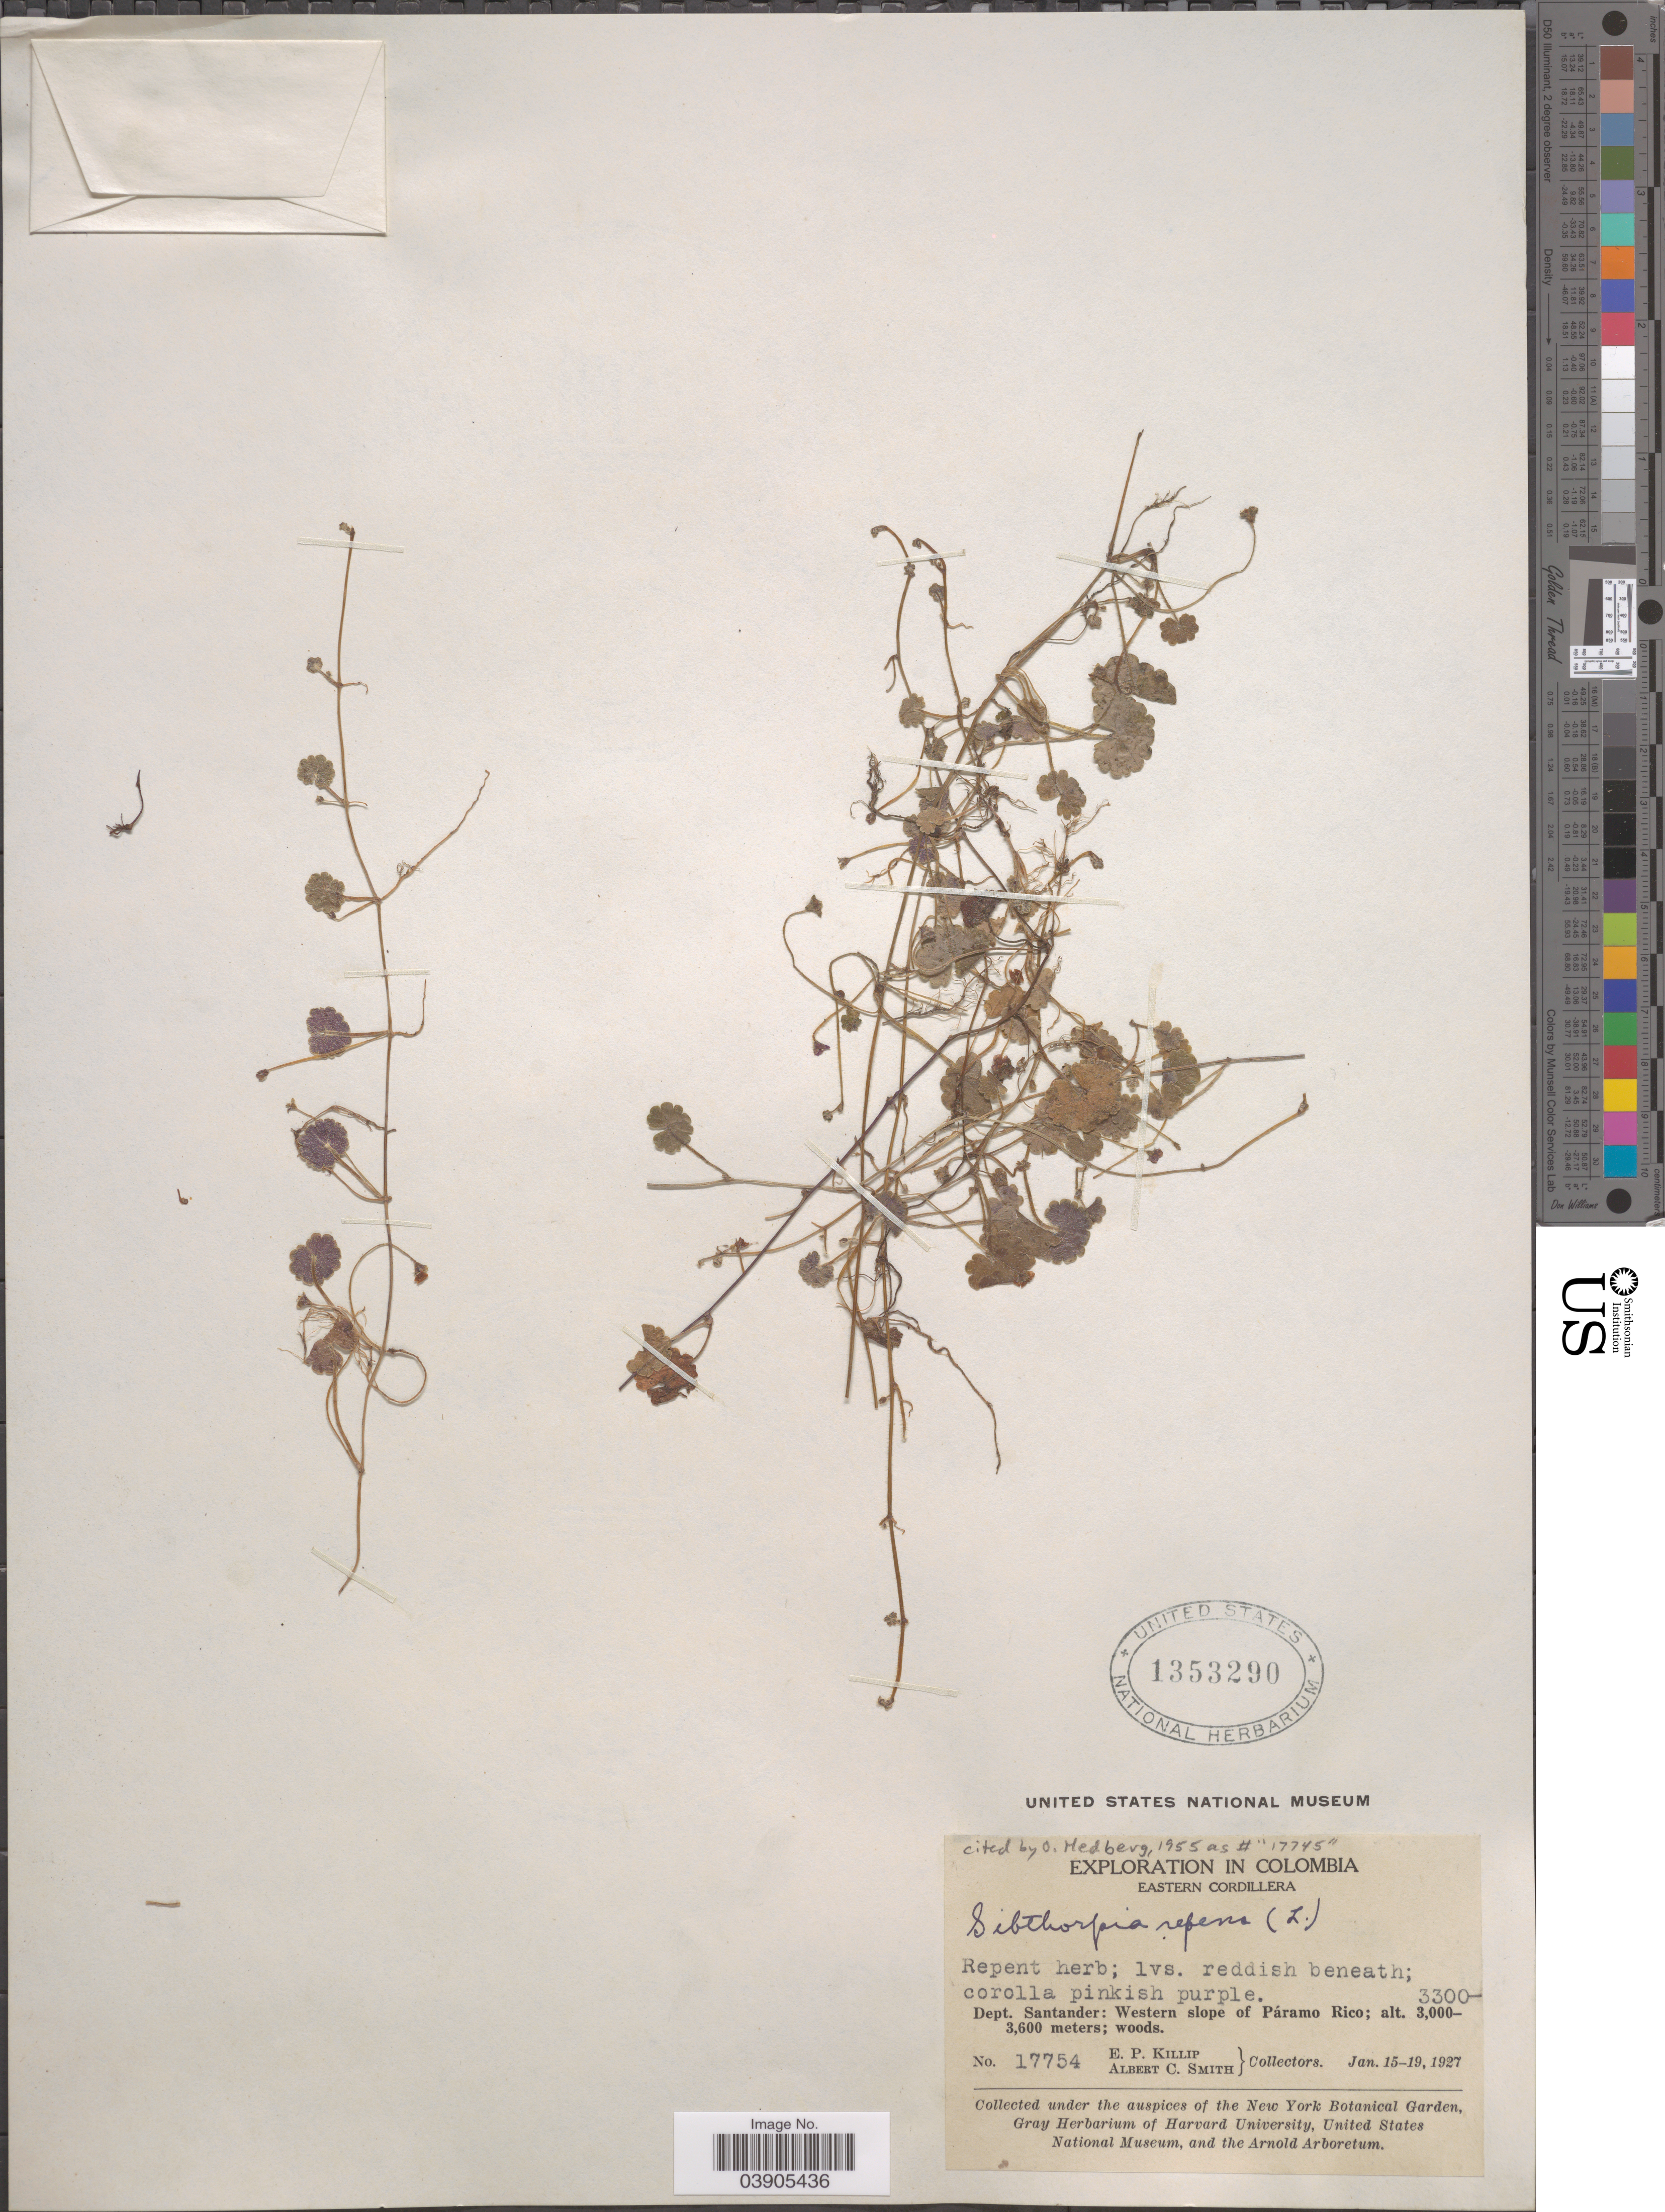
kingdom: Plantae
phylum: Tracheophyta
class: Magnoliopsida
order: Lamiales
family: Plantaginaceae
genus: Sibthorpia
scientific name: Sibthorpia repens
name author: (L.) Kuntze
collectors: E. P. Killip & A. C. Smith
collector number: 17754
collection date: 1927-01-15/1927-01-19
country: Colombia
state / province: Santander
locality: Eastern Cordillera. Dept. Santander: Western slope of Páramo Rico.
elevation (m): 3000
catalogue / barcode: US 1353290